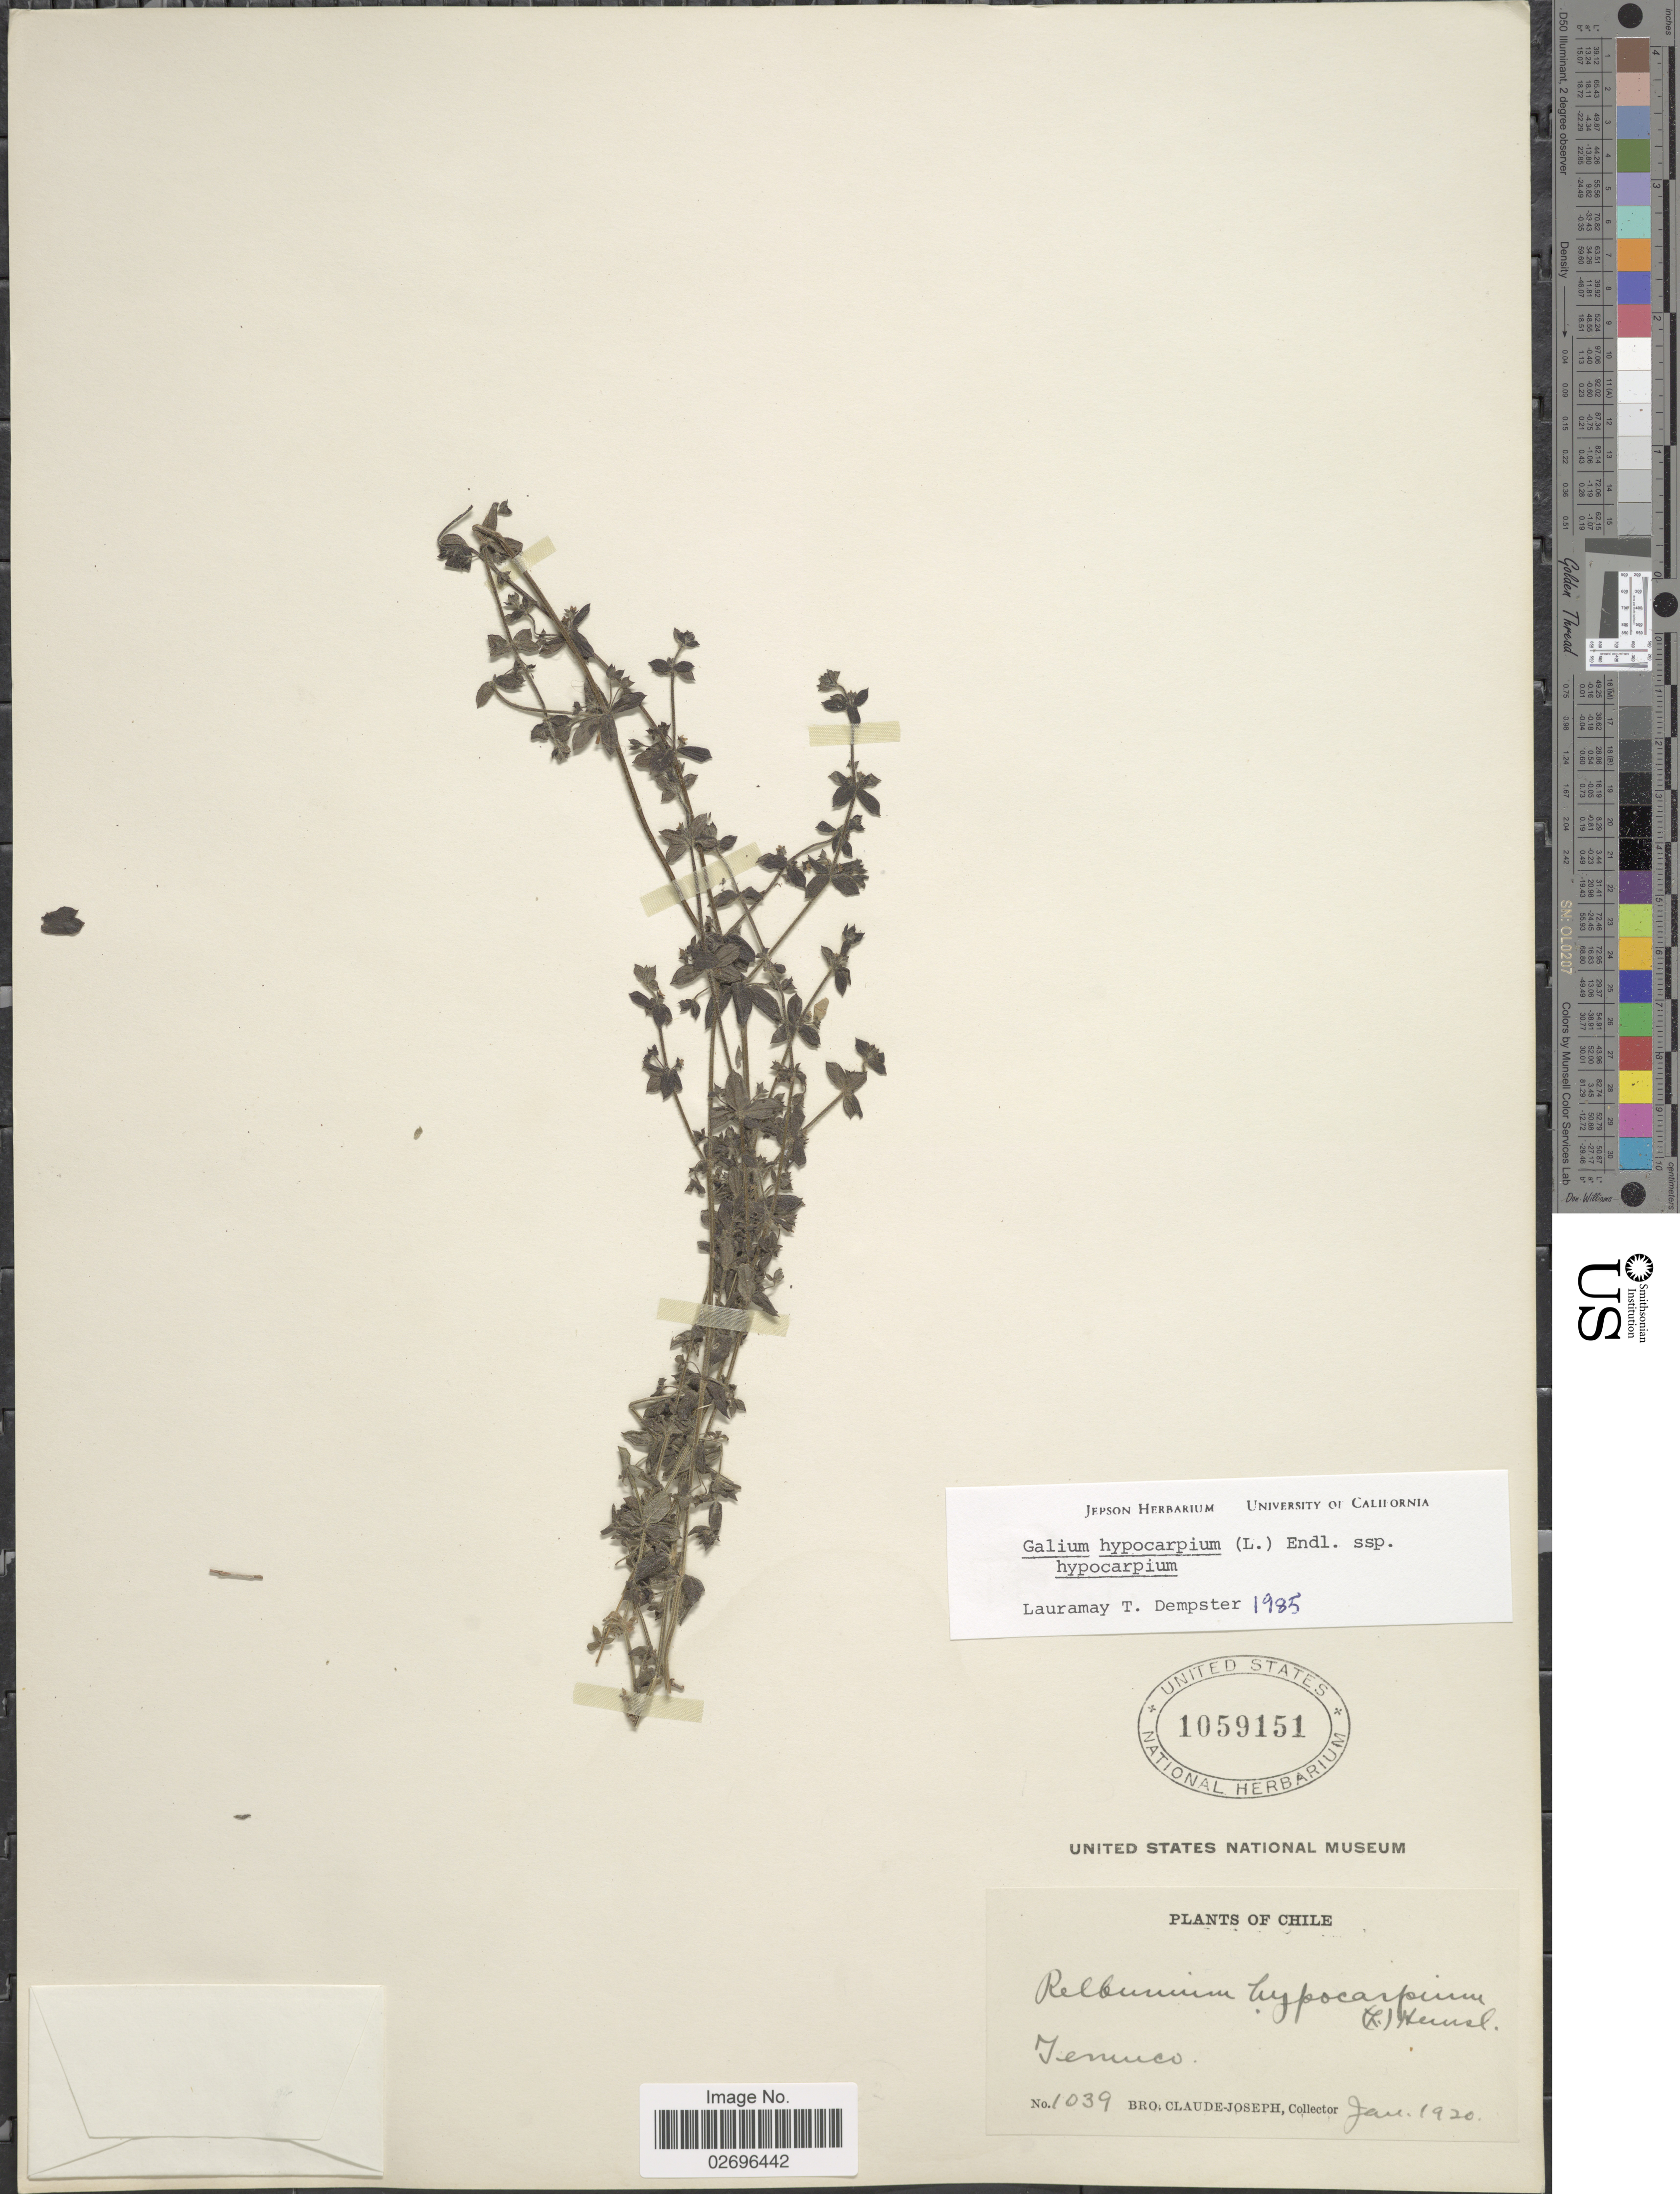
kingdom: Plantae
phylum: Tracheophyta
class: Magnoliopsida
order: Gentianales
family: Rubiaceae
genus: Galium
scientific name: Galium hypocarpium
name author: (L.) Endl. ex Griseb.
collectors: Bro. Claude-Joseph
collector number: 1039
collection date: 1920-01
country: Chile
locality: Temuco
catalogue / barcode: US 1059151